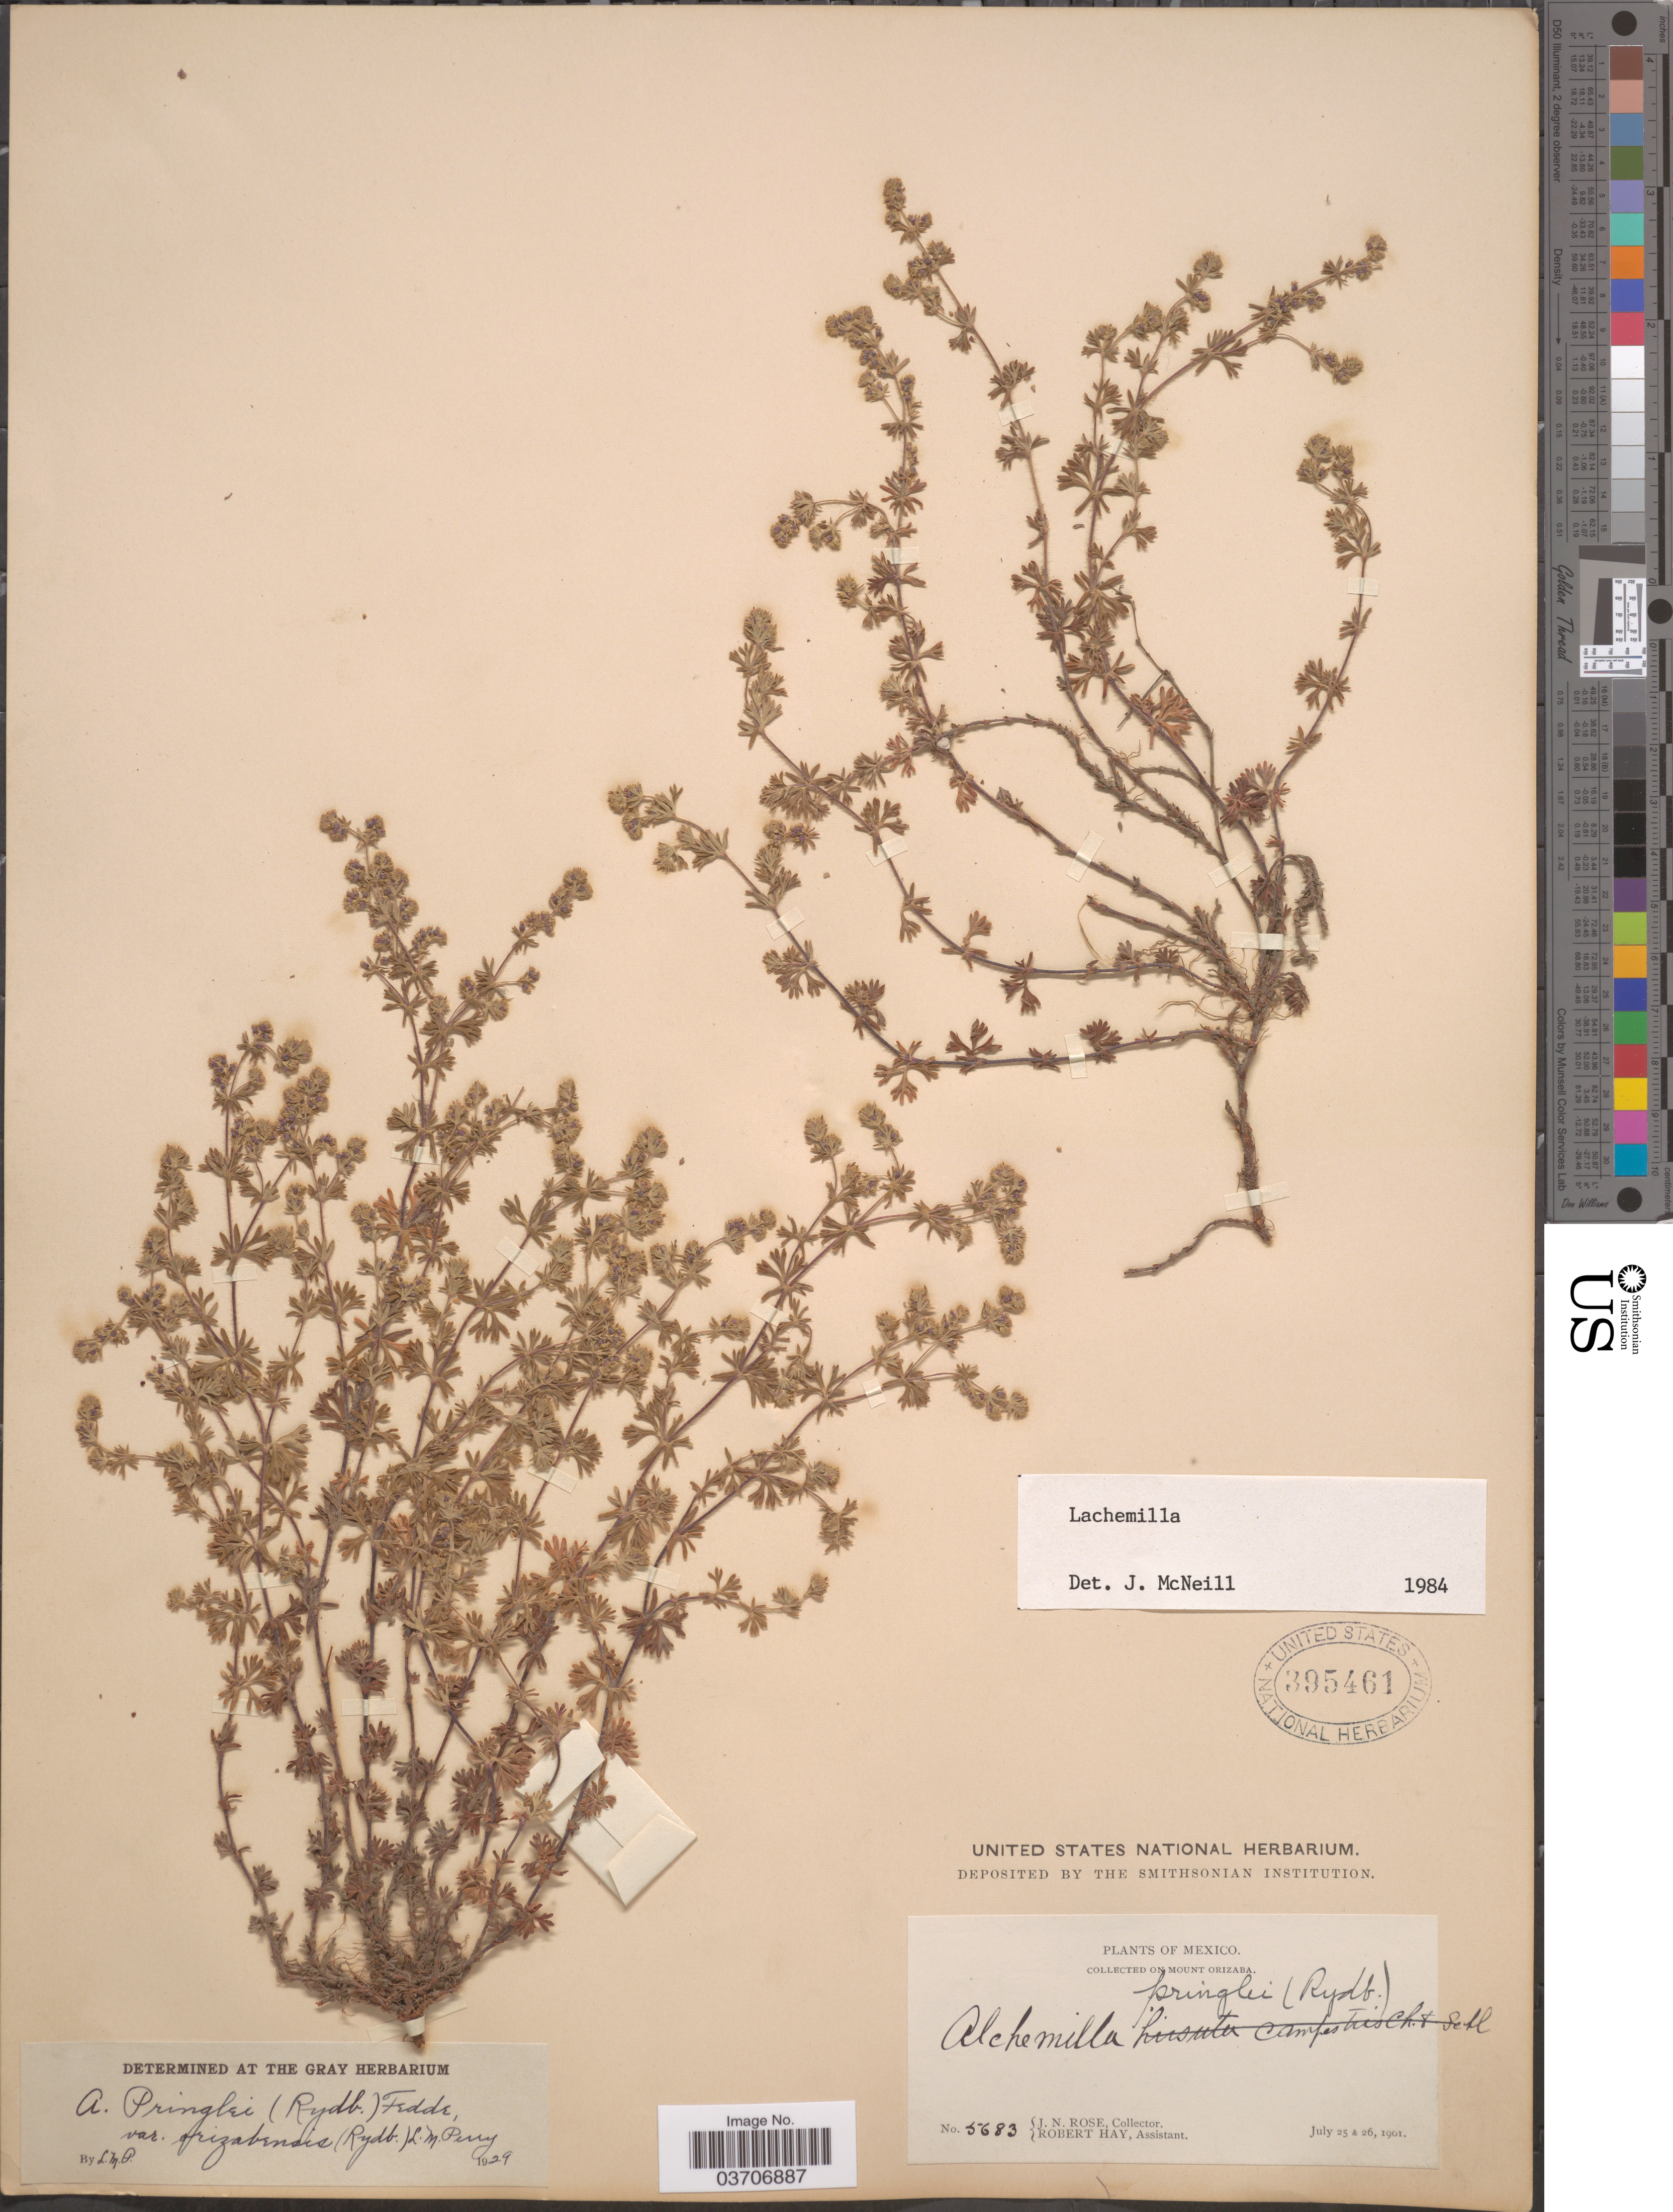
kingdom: Plantae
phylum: Tracheophyta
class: Magnoliopsida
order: Rosales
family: Rosaceae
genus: Lachemilla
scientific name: Lachemilla sp.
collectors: J. N. Rose & R. Hay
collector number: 5683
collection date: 1901-07-25/1901-07-26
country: Mexico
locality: Mount Orizaba.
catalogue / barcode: US 395461